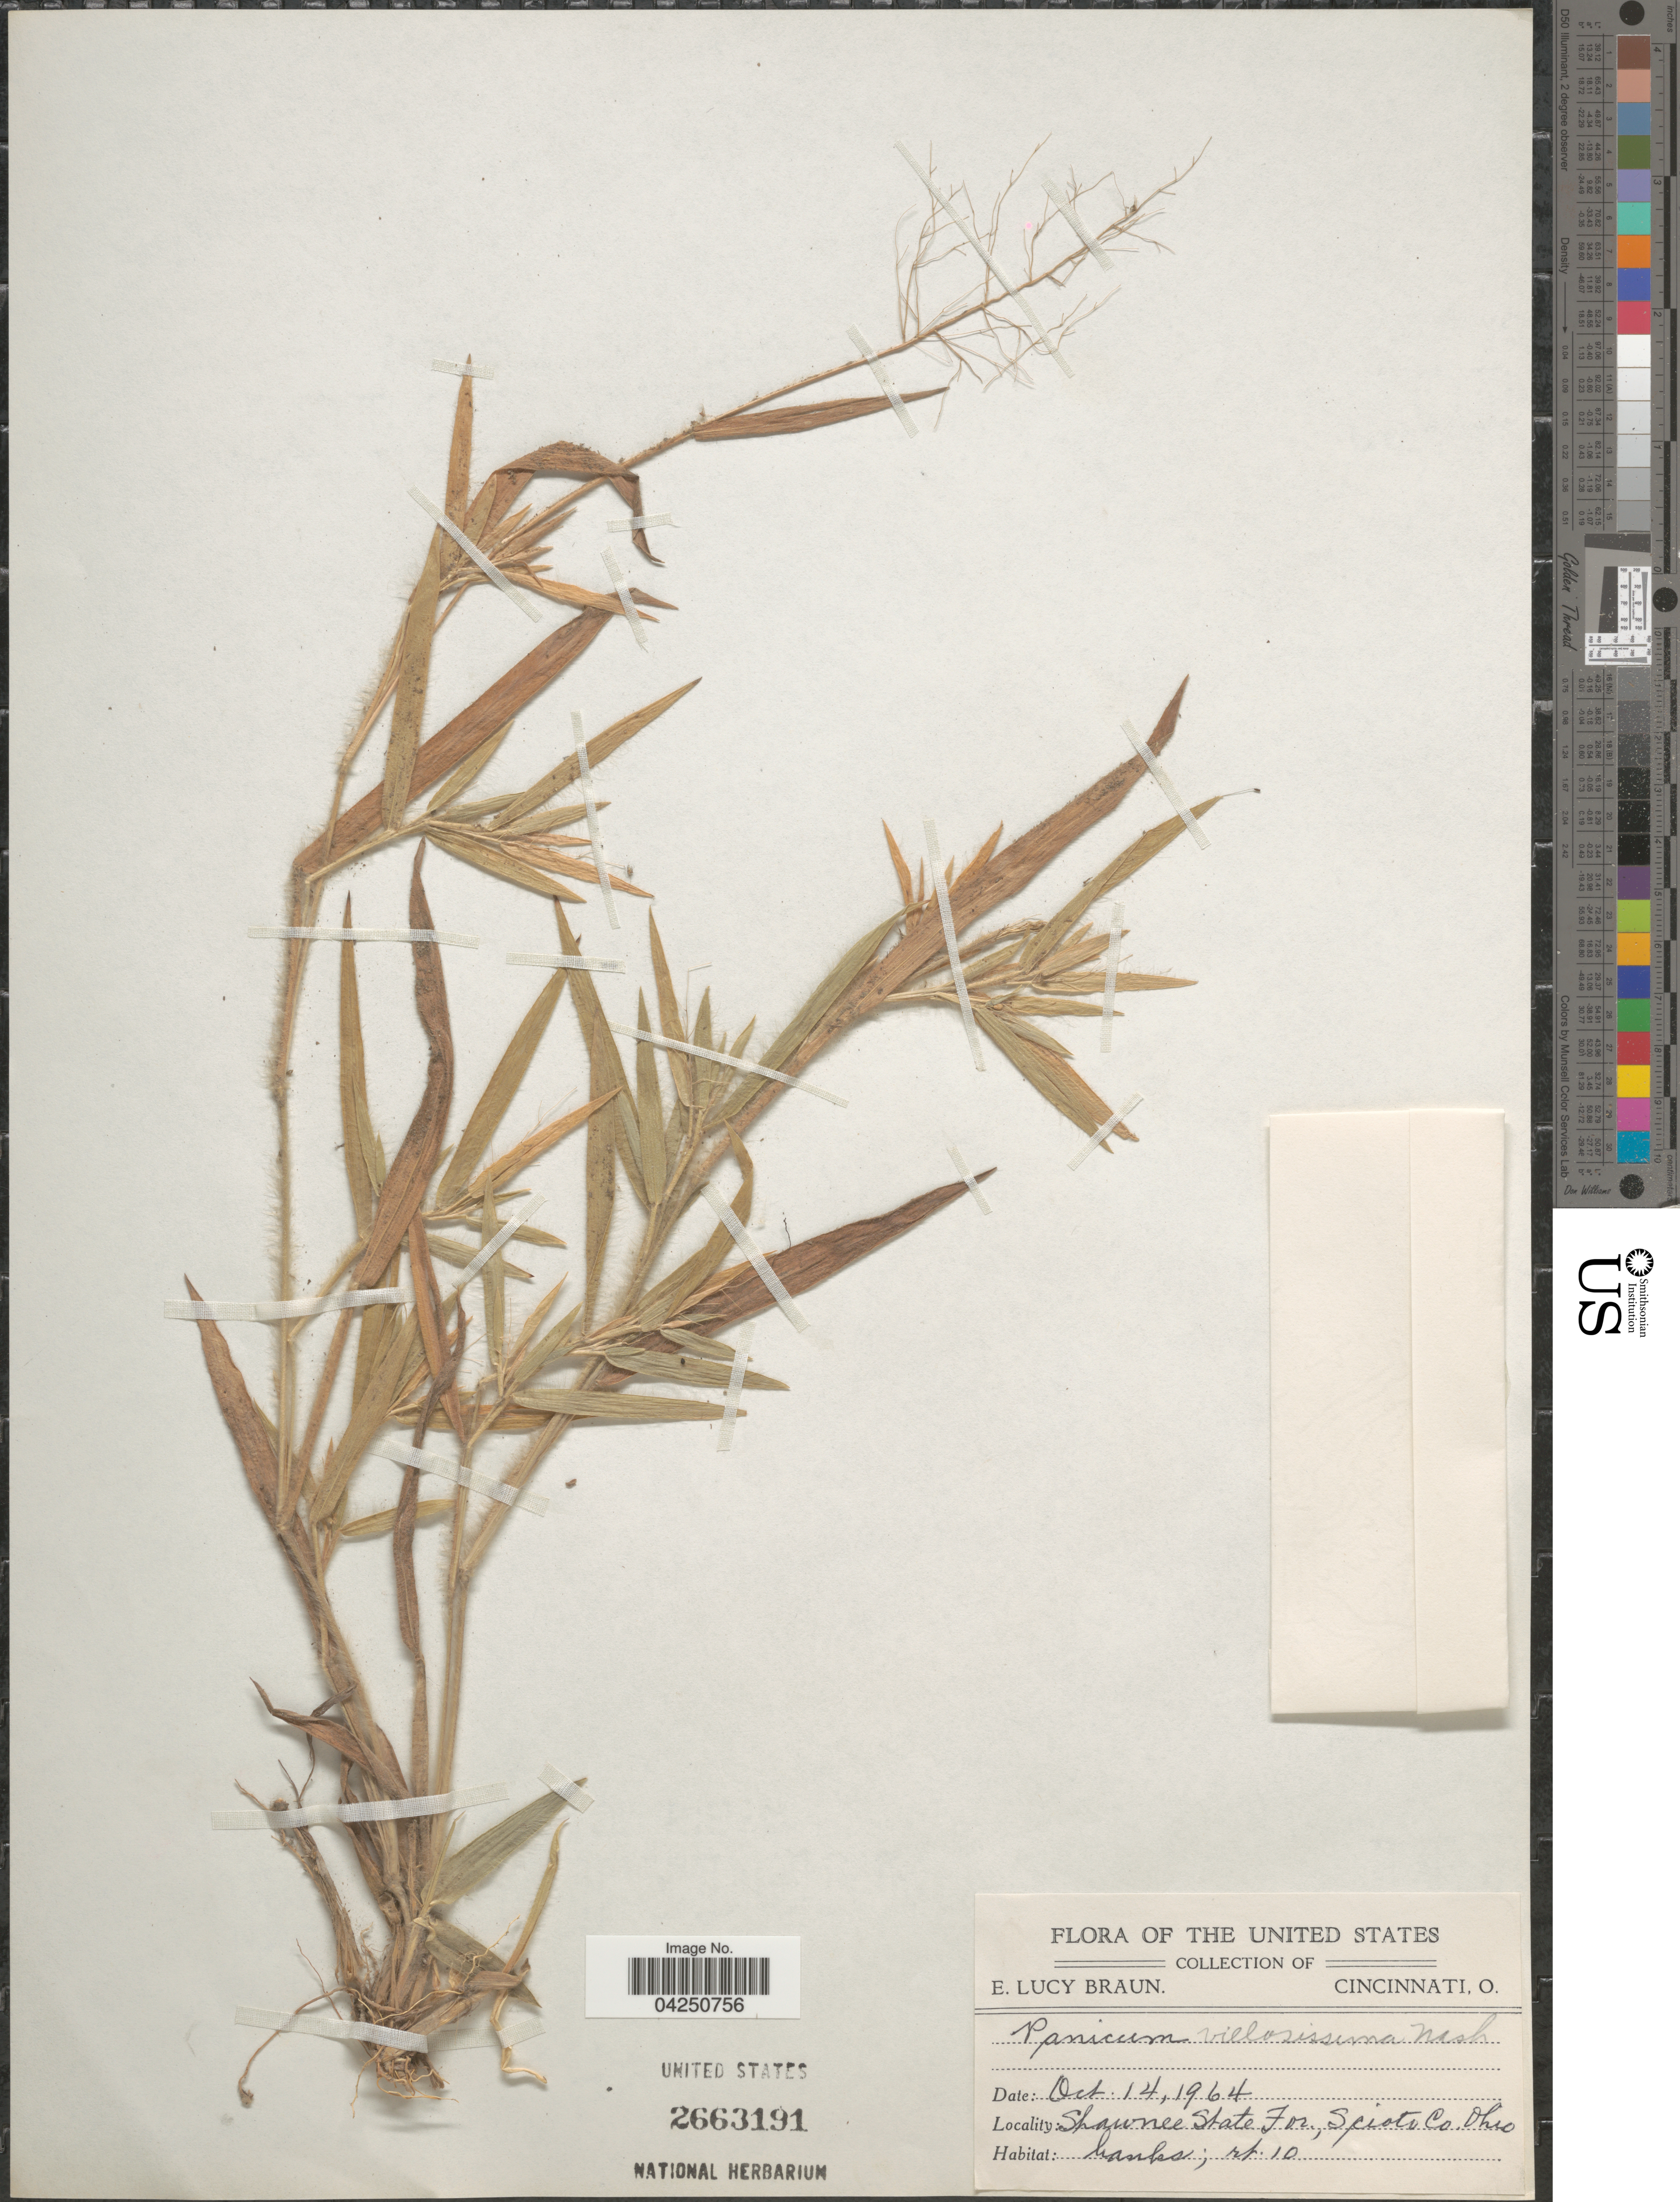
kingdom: Plantae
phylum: Tracheophyta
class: Liliopsida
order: Poales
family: Poaceae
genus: Dichanthelium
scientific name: Dichanthelium acuminatum var. acuminatum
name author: (Sw.) Gould & C.A. Clark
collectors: E. L. Braun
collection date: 1964-10-14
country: United States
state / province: Ohio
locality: Shawnee State For., Scioto Co.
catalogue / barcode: US 2663191